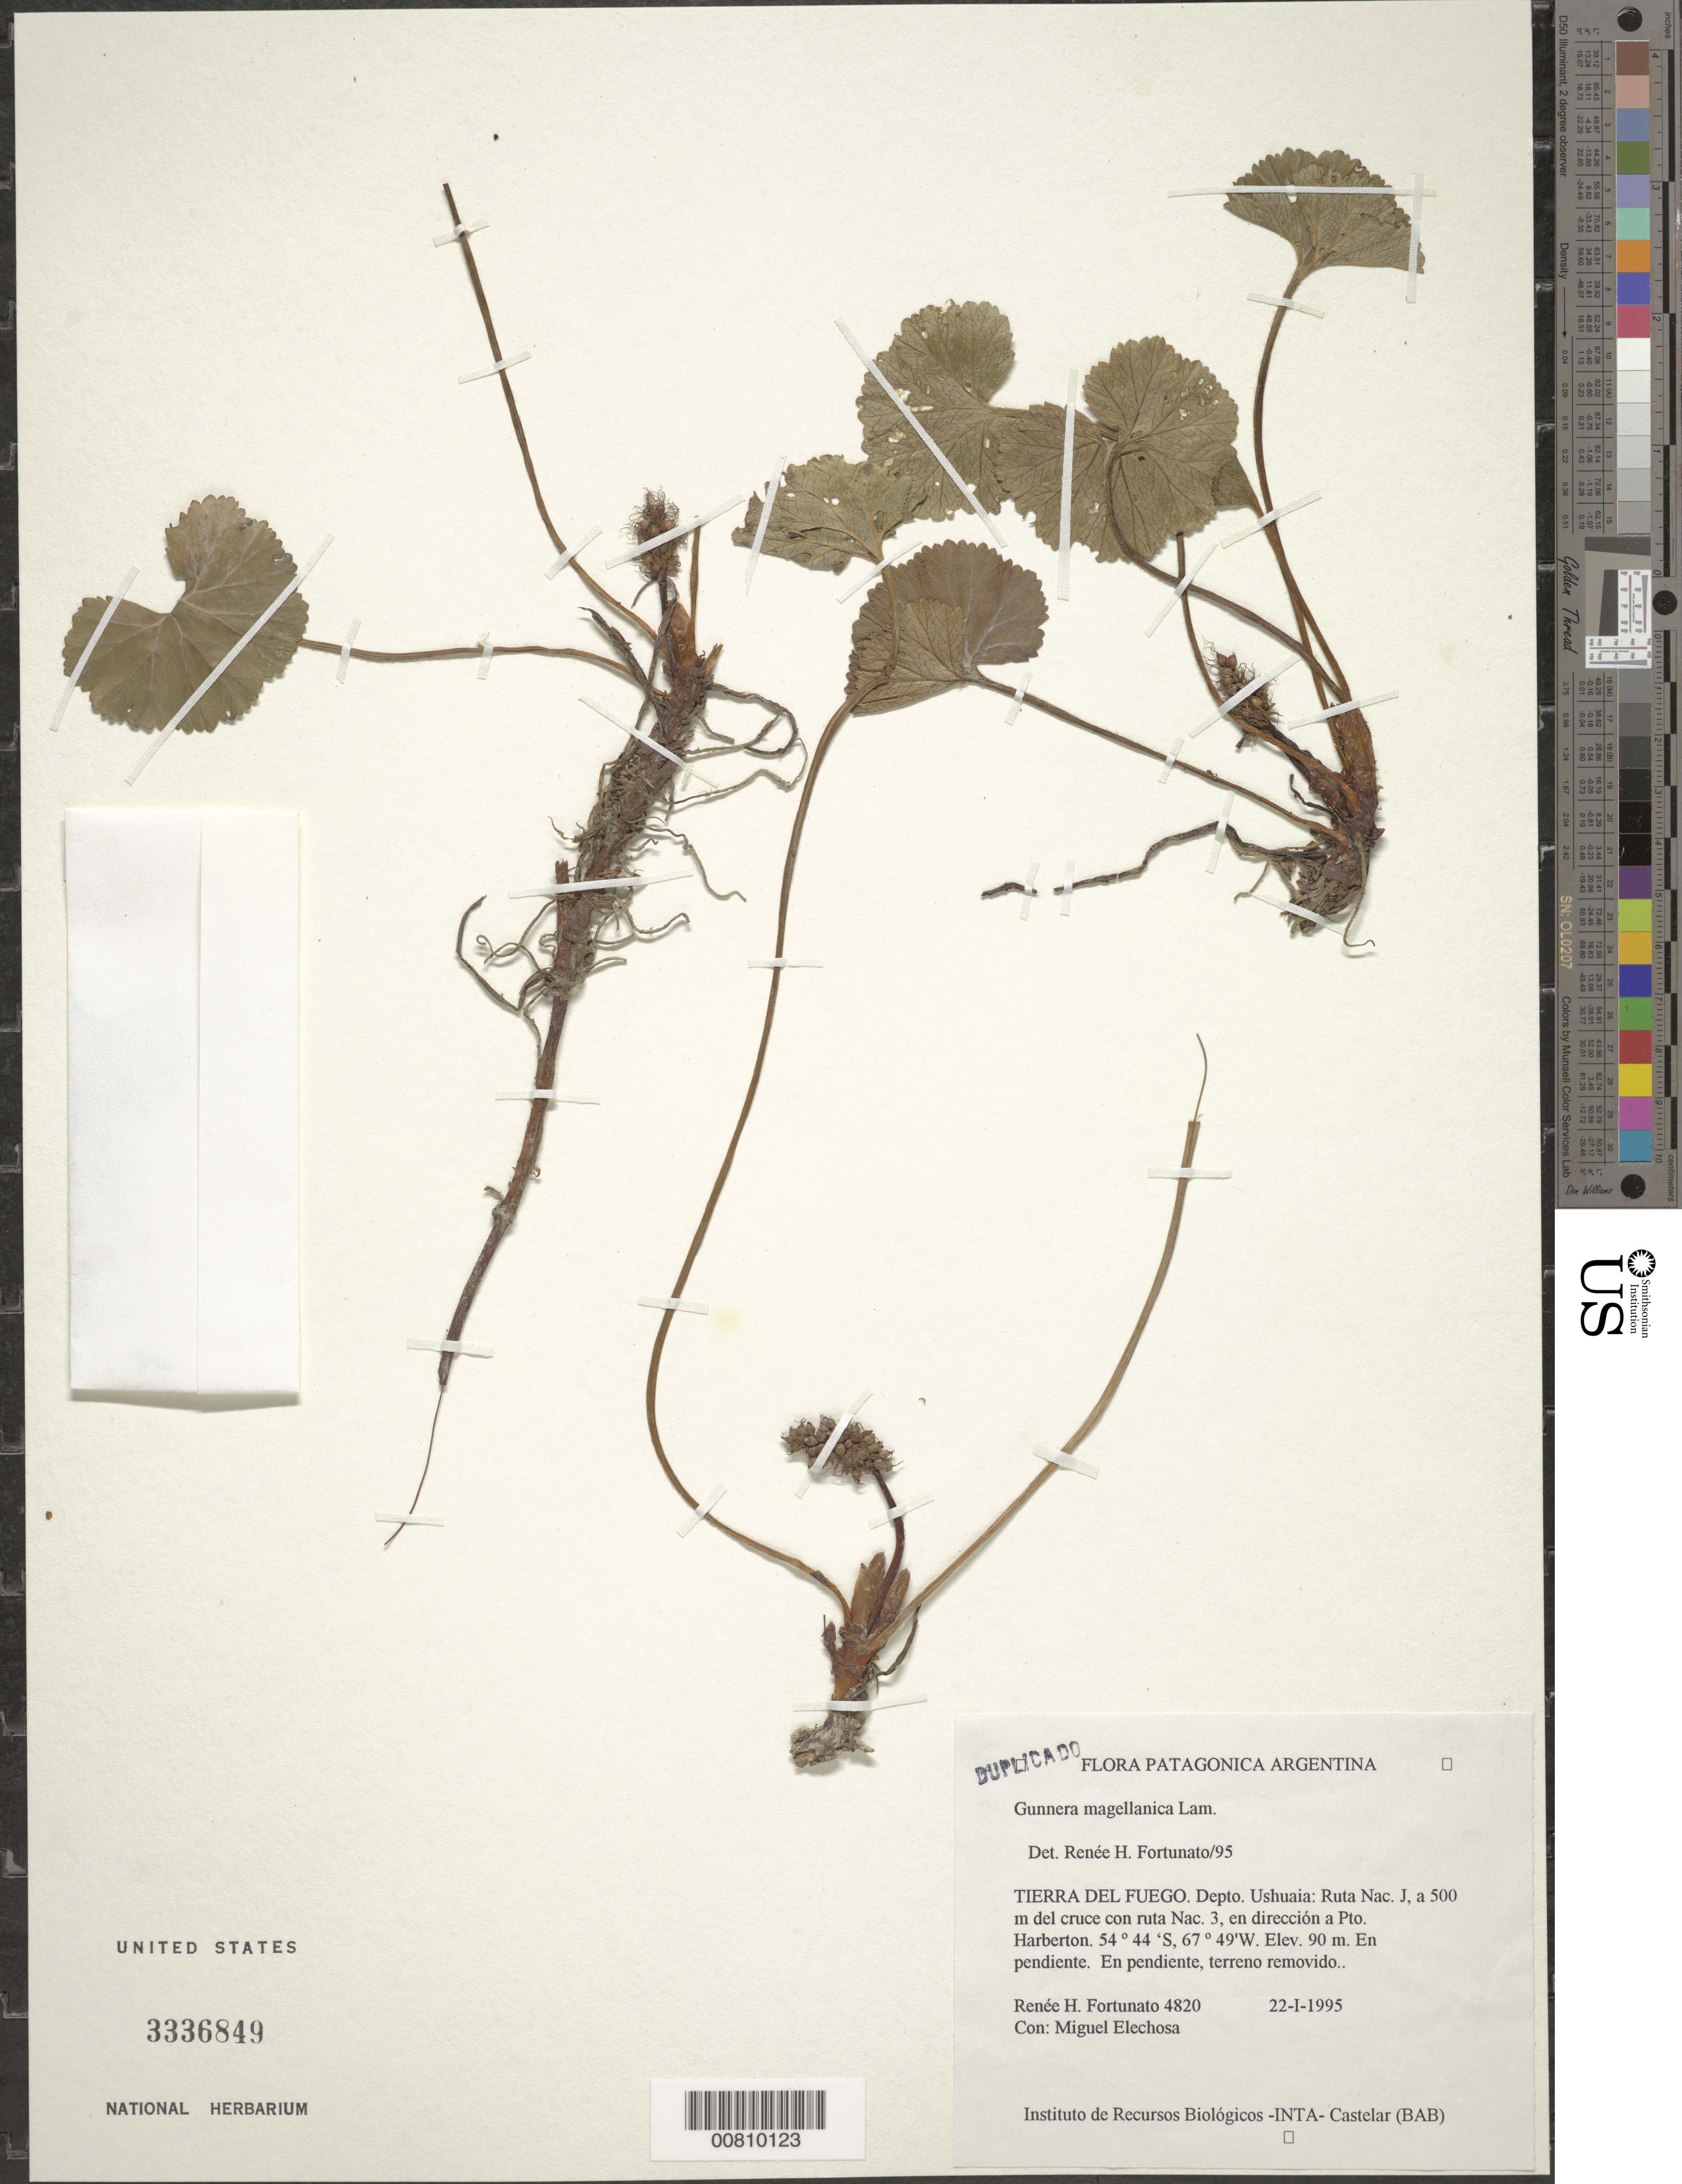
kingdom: Plantae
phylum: Tracheophyta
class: Magnoliopsida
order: Gunnerales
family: Gunneraceae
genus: Gunnera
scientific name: Gunnera magellanica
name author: Lam.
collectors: R. H. Fortunato & M. Elechosa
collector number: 4820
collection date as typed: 22 Jan 1995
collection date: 1995-01-22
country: Argentina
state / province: Tierra del Fuego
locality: Ushuaia, Ruta Nac. J and 3, in the direction of Pto. Harberton.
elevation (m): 90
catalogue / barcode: US 336849